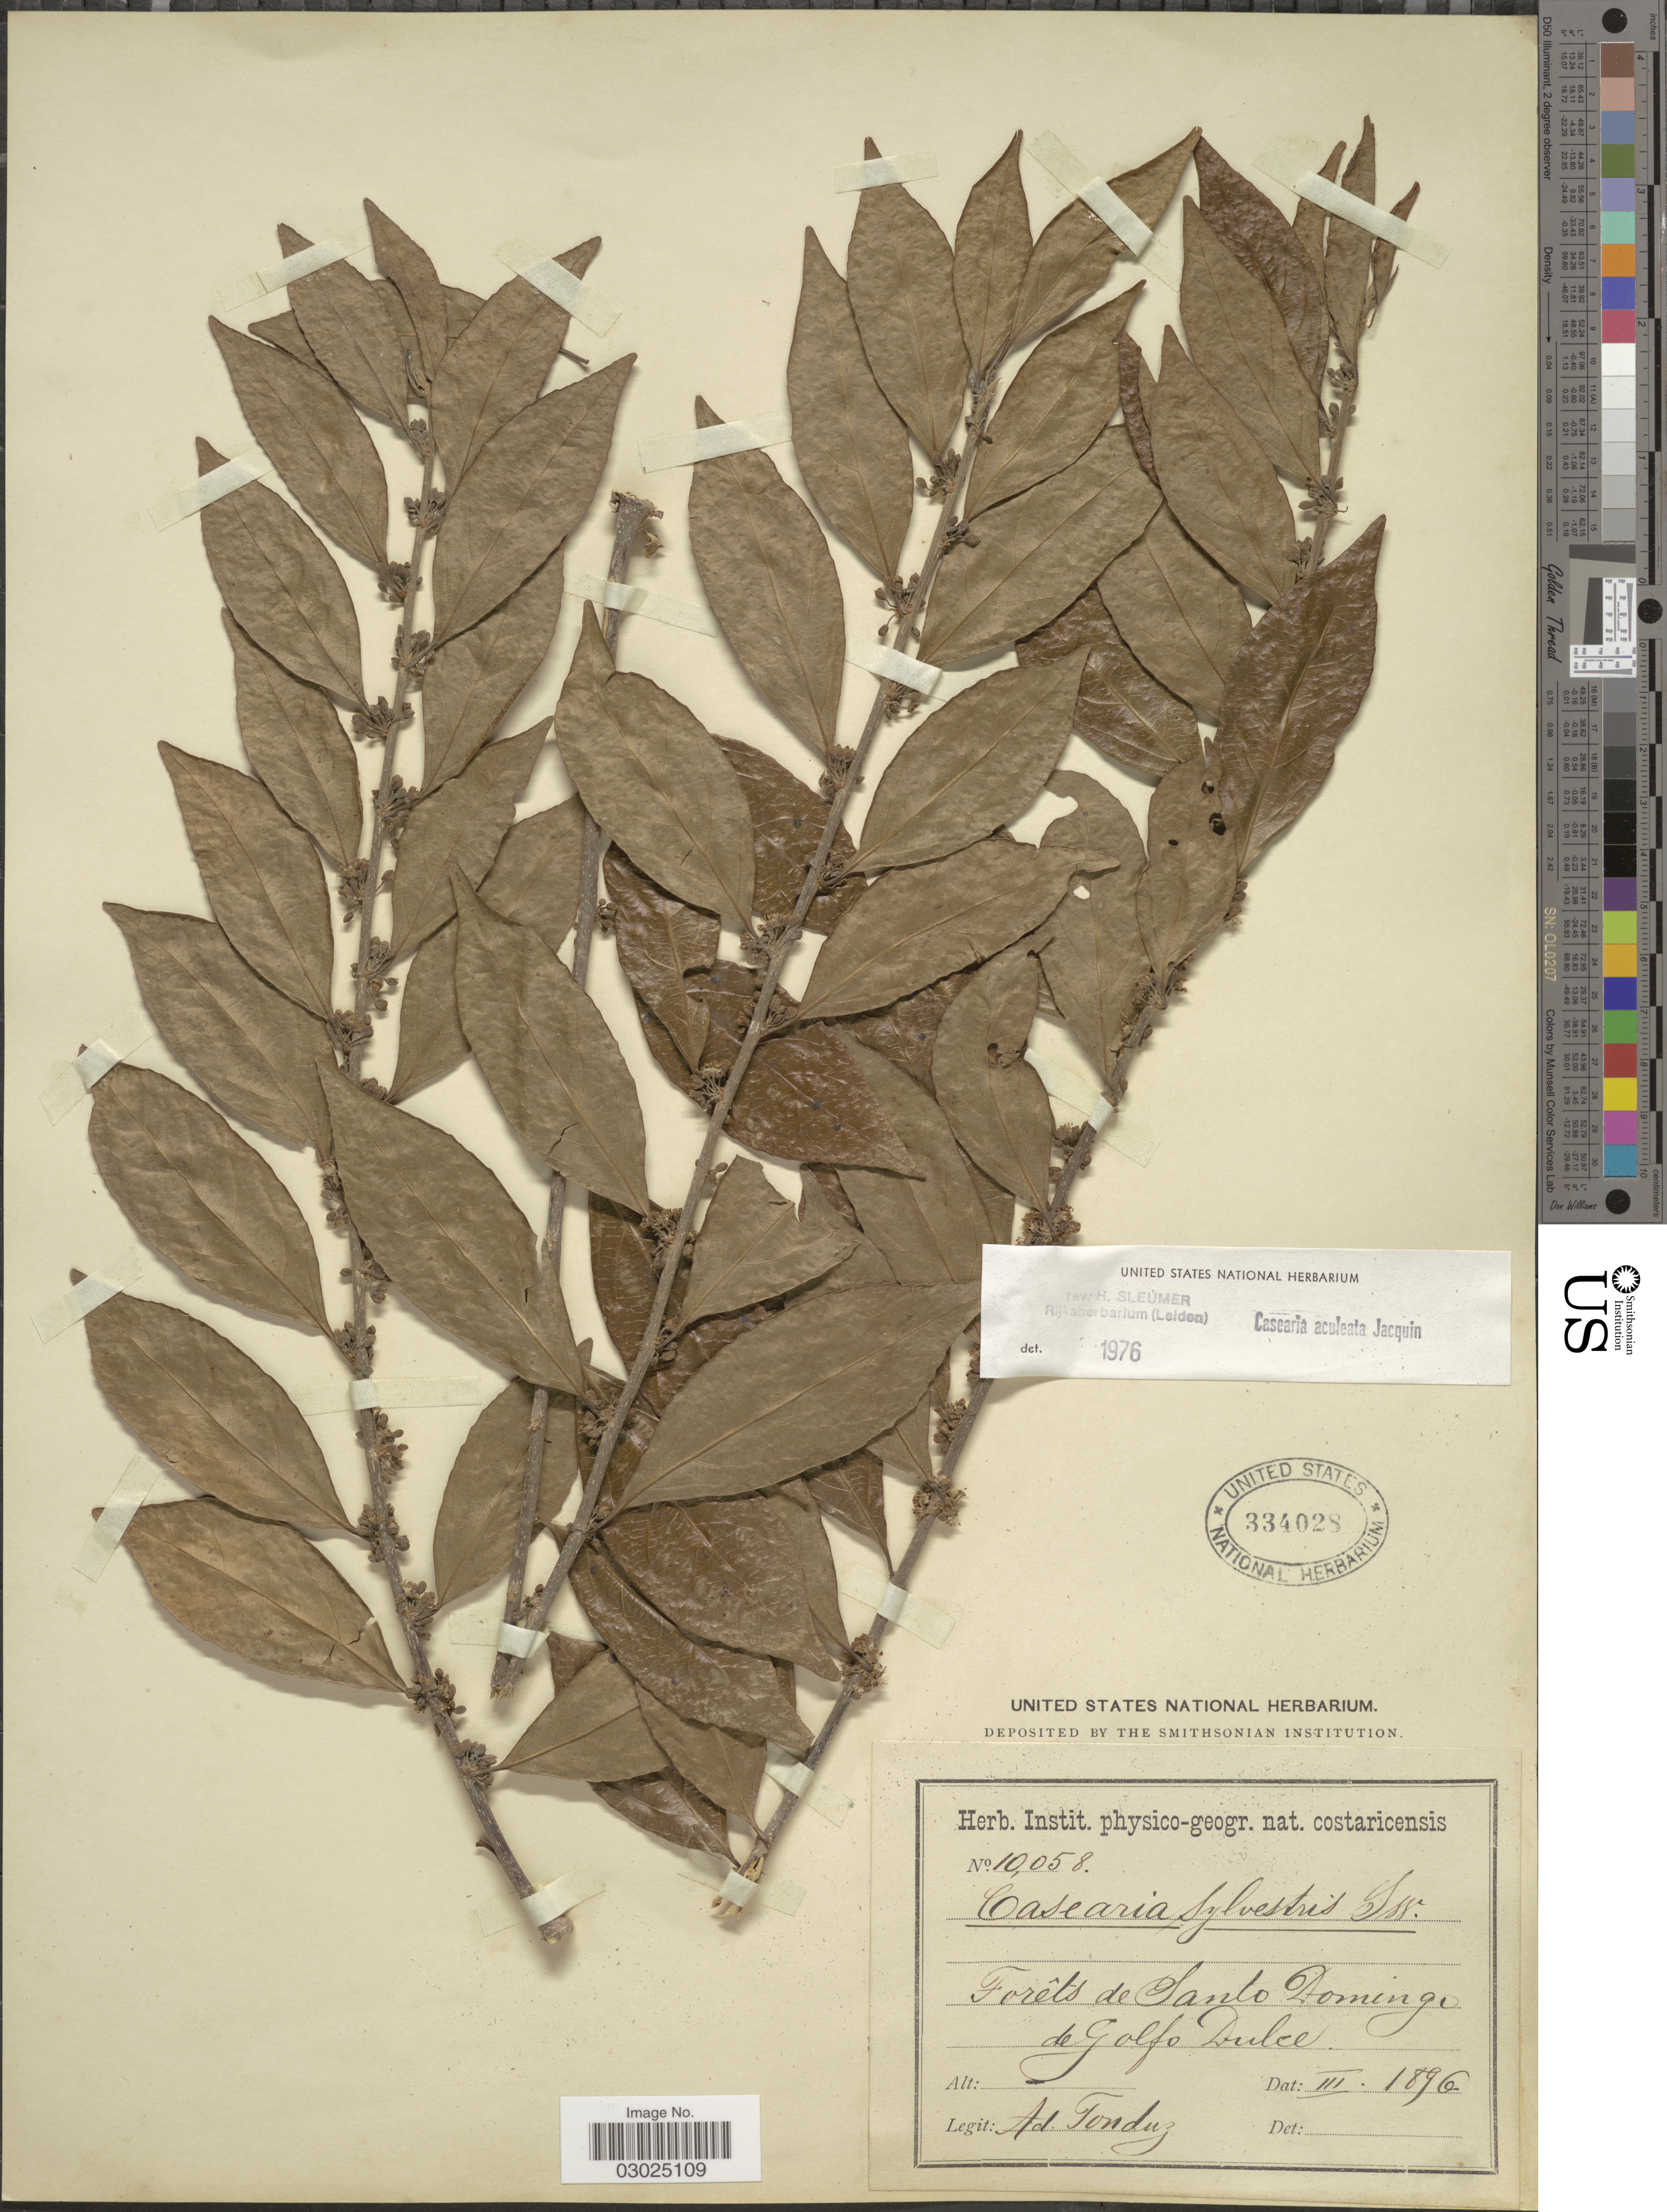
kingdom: Plantae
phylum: Tracheophyta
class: Magnoliopsida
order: Malpighiales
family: Salicaceae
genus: Casearia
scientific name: Casearia aculeata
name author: Jacq.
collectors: A. Tonduz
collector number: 10058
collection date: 1896-03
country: Costa Rica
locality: Forêts de Santo Domingo de Golfo Dulce.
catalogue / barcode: US 334028